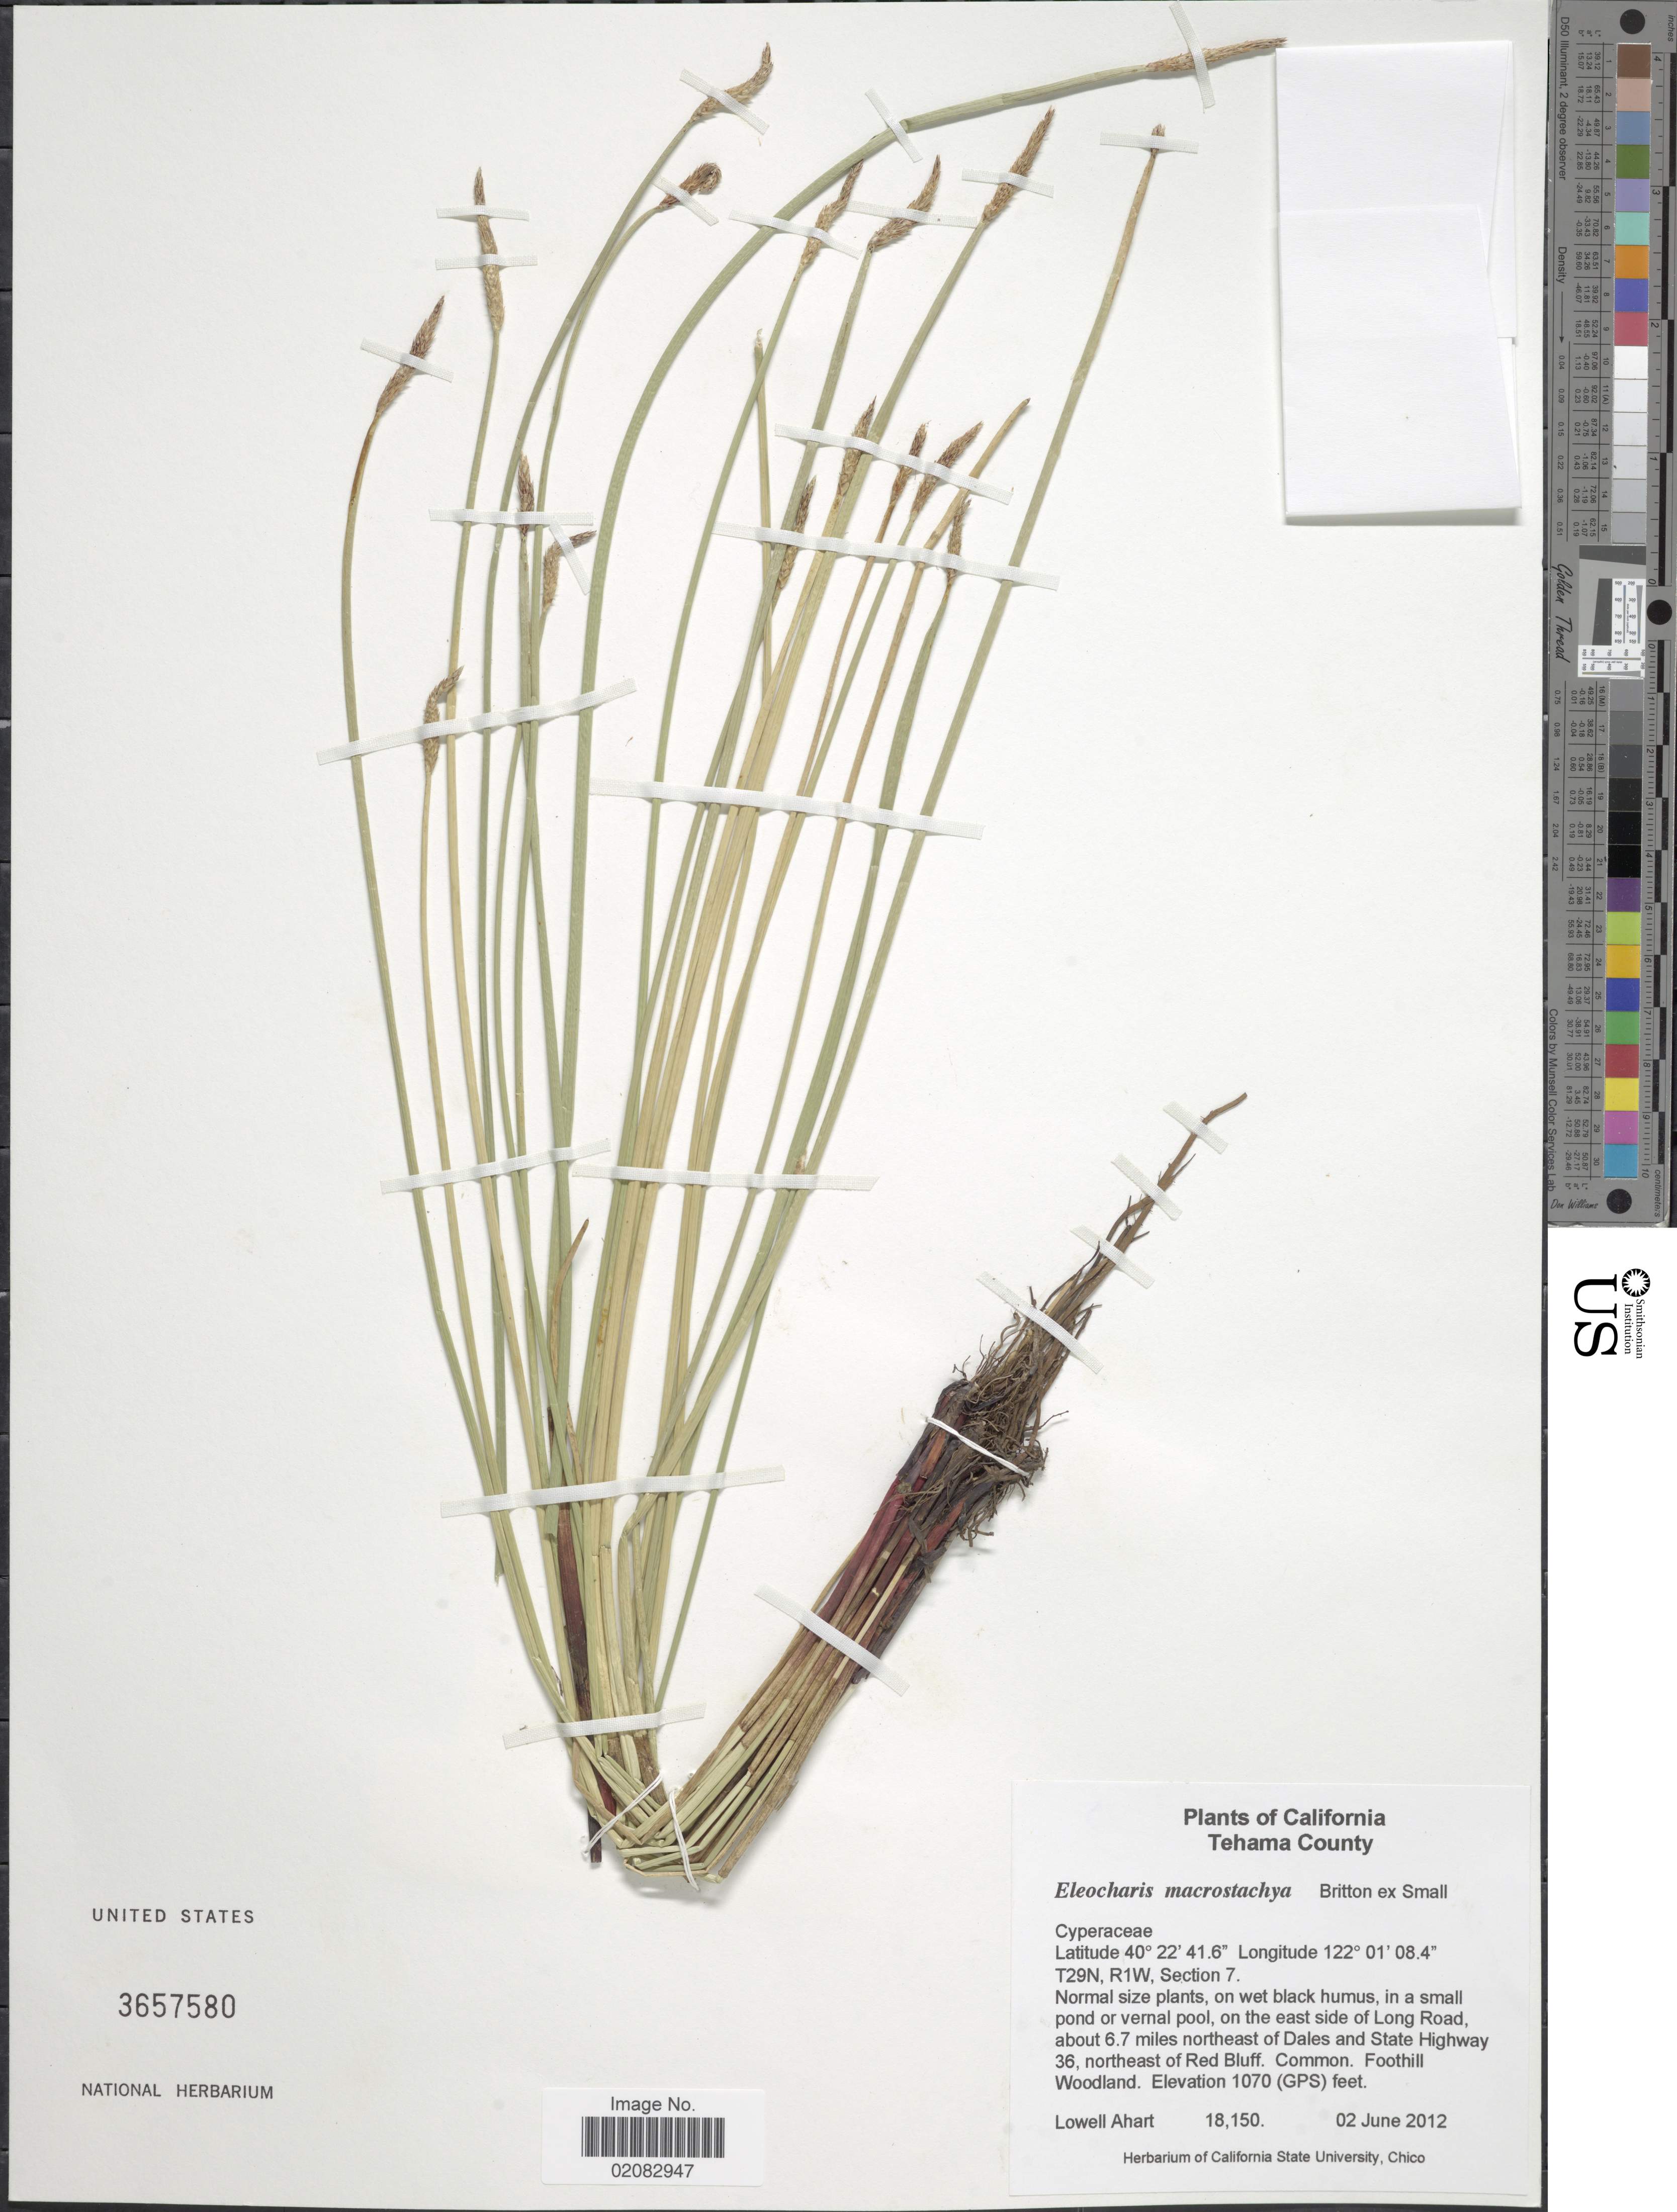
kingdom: Plantae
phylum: Tracheophyta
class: Liliopsida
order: Poales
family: Cyperaceae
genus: Eleocharis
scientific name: Eleocharis macrostachya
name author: Britton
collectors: L. Ahart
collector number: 18150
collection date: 2012-06-02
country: United States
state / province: California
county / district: Tehama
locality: Tehama County, T29N, R1W, Section 7, on the east side of Long road, about 6.7 miles northeast of Dales and State Highway 36, northeast of Red Bluff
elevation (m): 326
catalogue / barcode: US 3657580